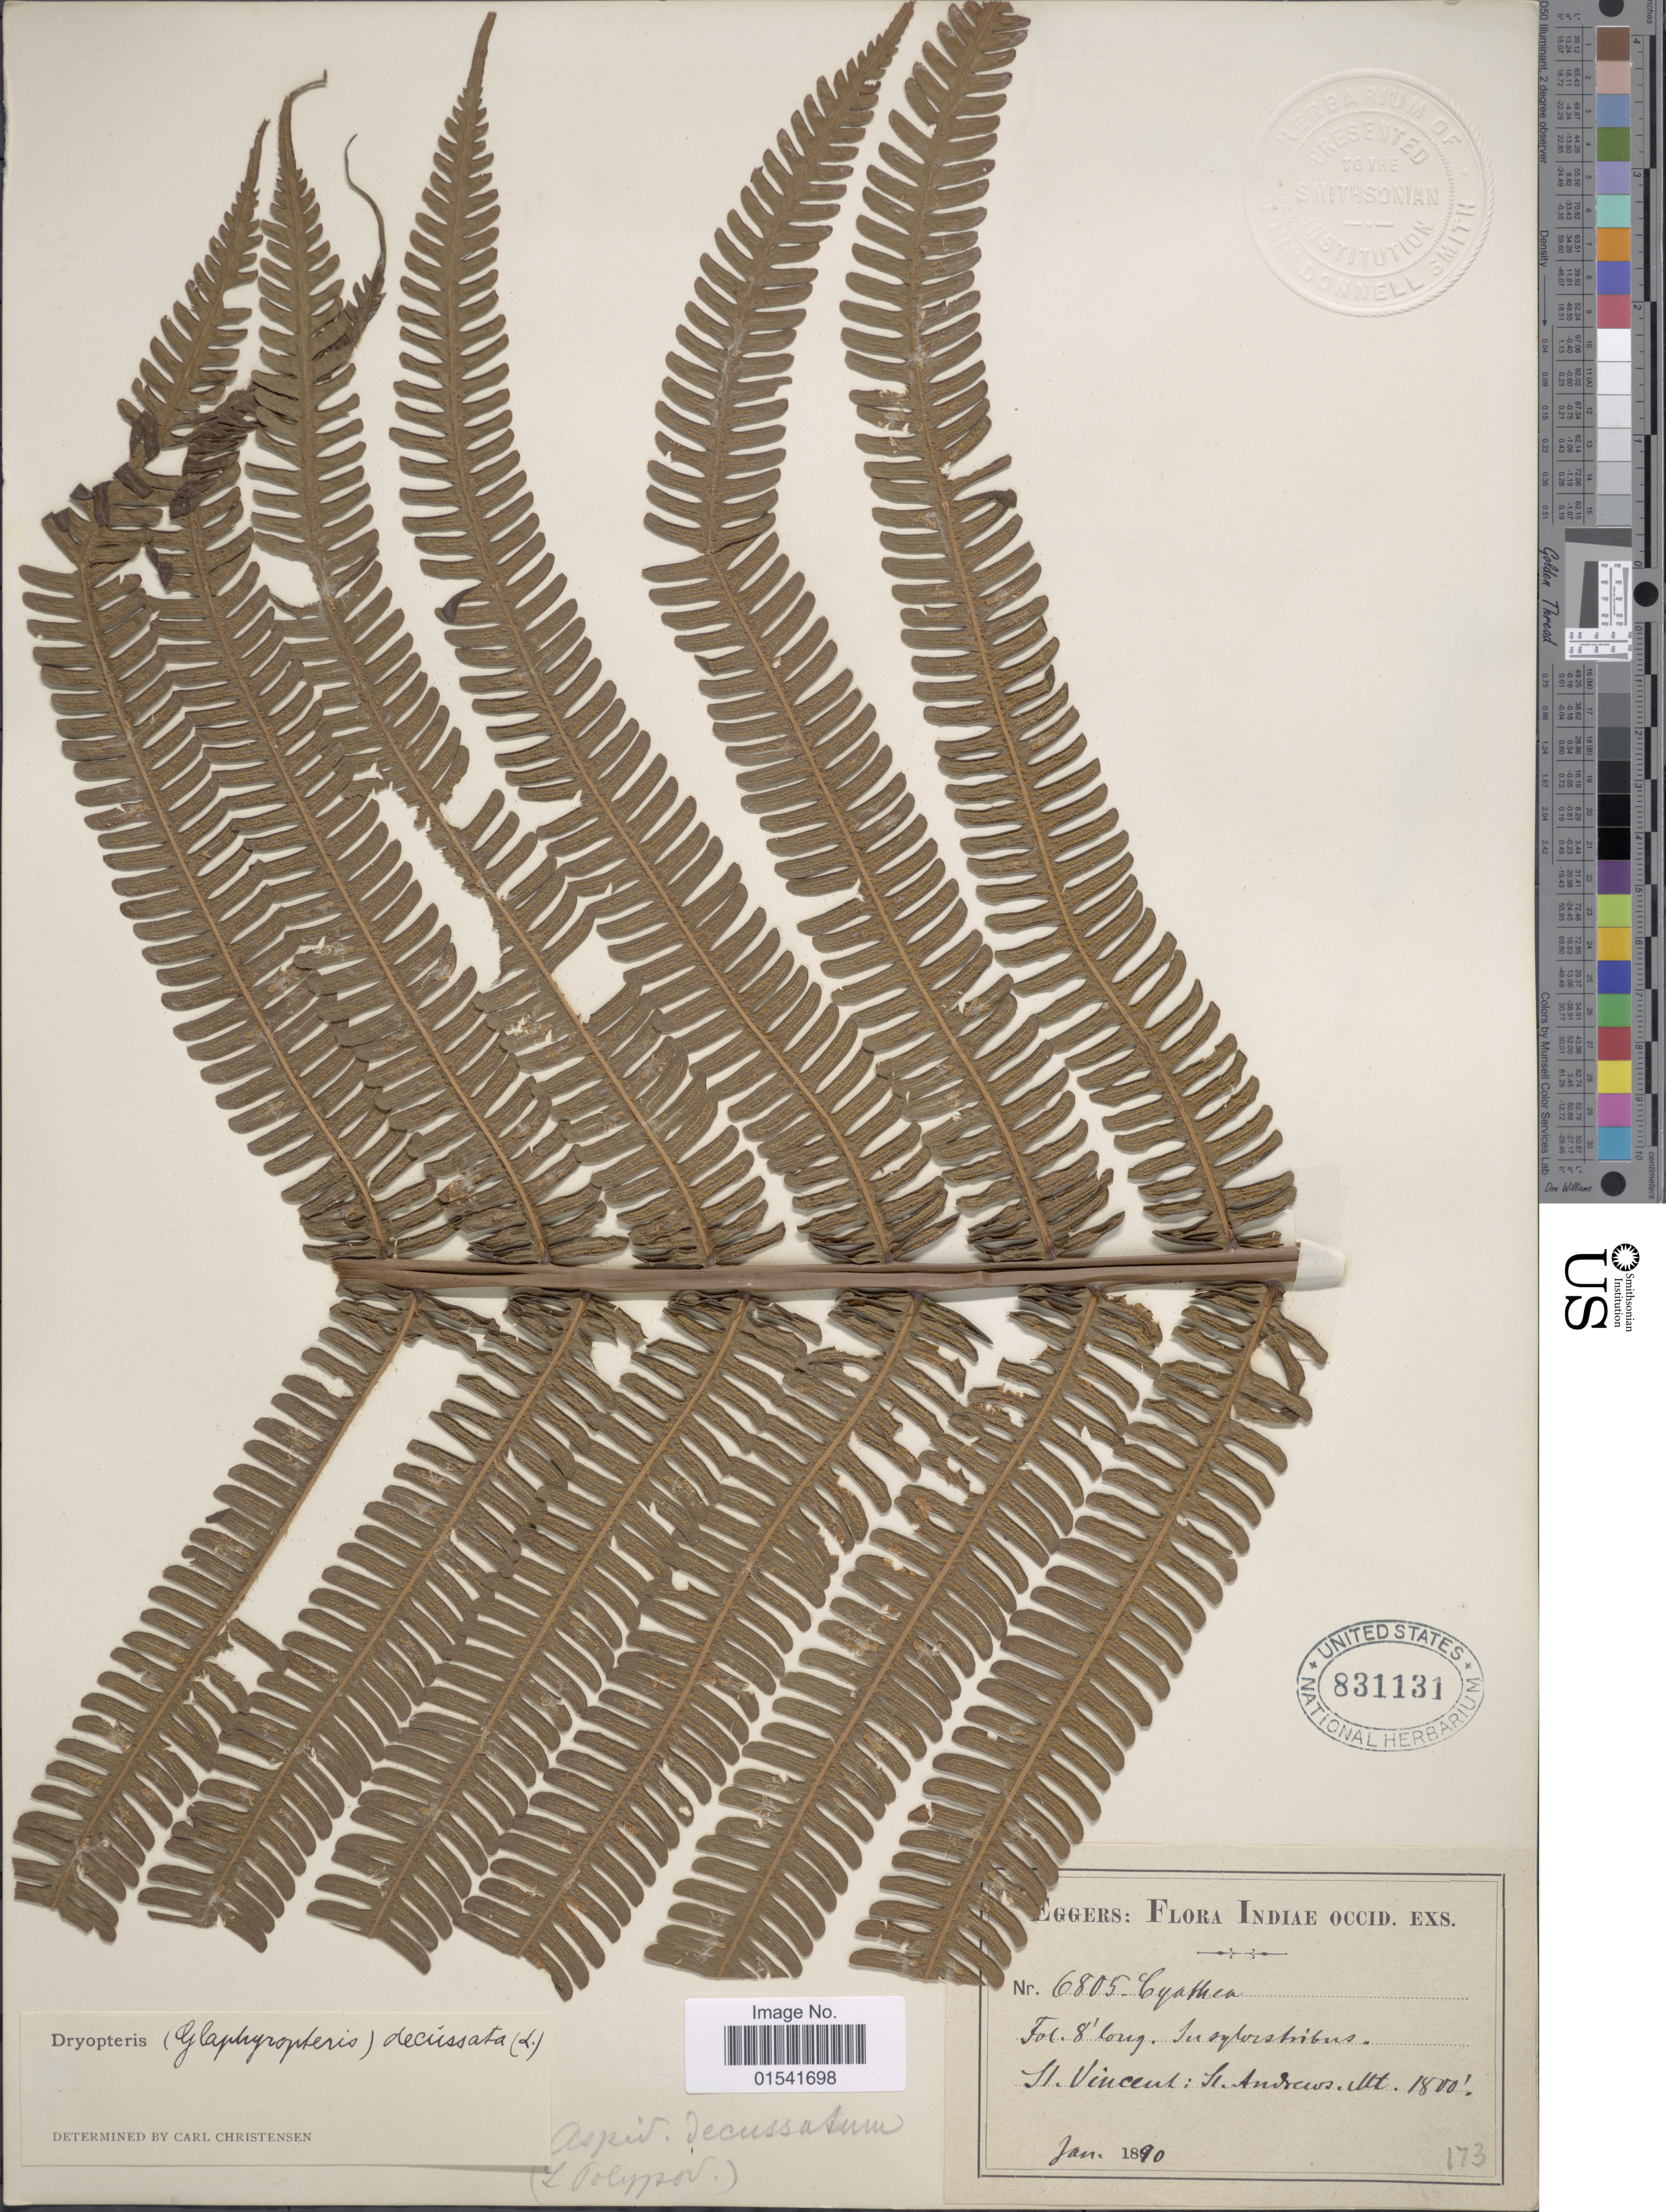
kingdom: Plantae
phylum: Tracheophyta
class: Polypodiopsida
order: Polypodiales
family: Thelypteridaceae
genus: Steiropteris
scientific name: Steiropteris decussata (L.) comb. nov., ined. 2015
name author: (L.)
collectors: -. Eggers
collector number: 6805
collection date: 1890-01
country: St. Vincent - Grenadines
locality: St. Andrews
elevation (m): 549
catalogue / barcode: US 831131